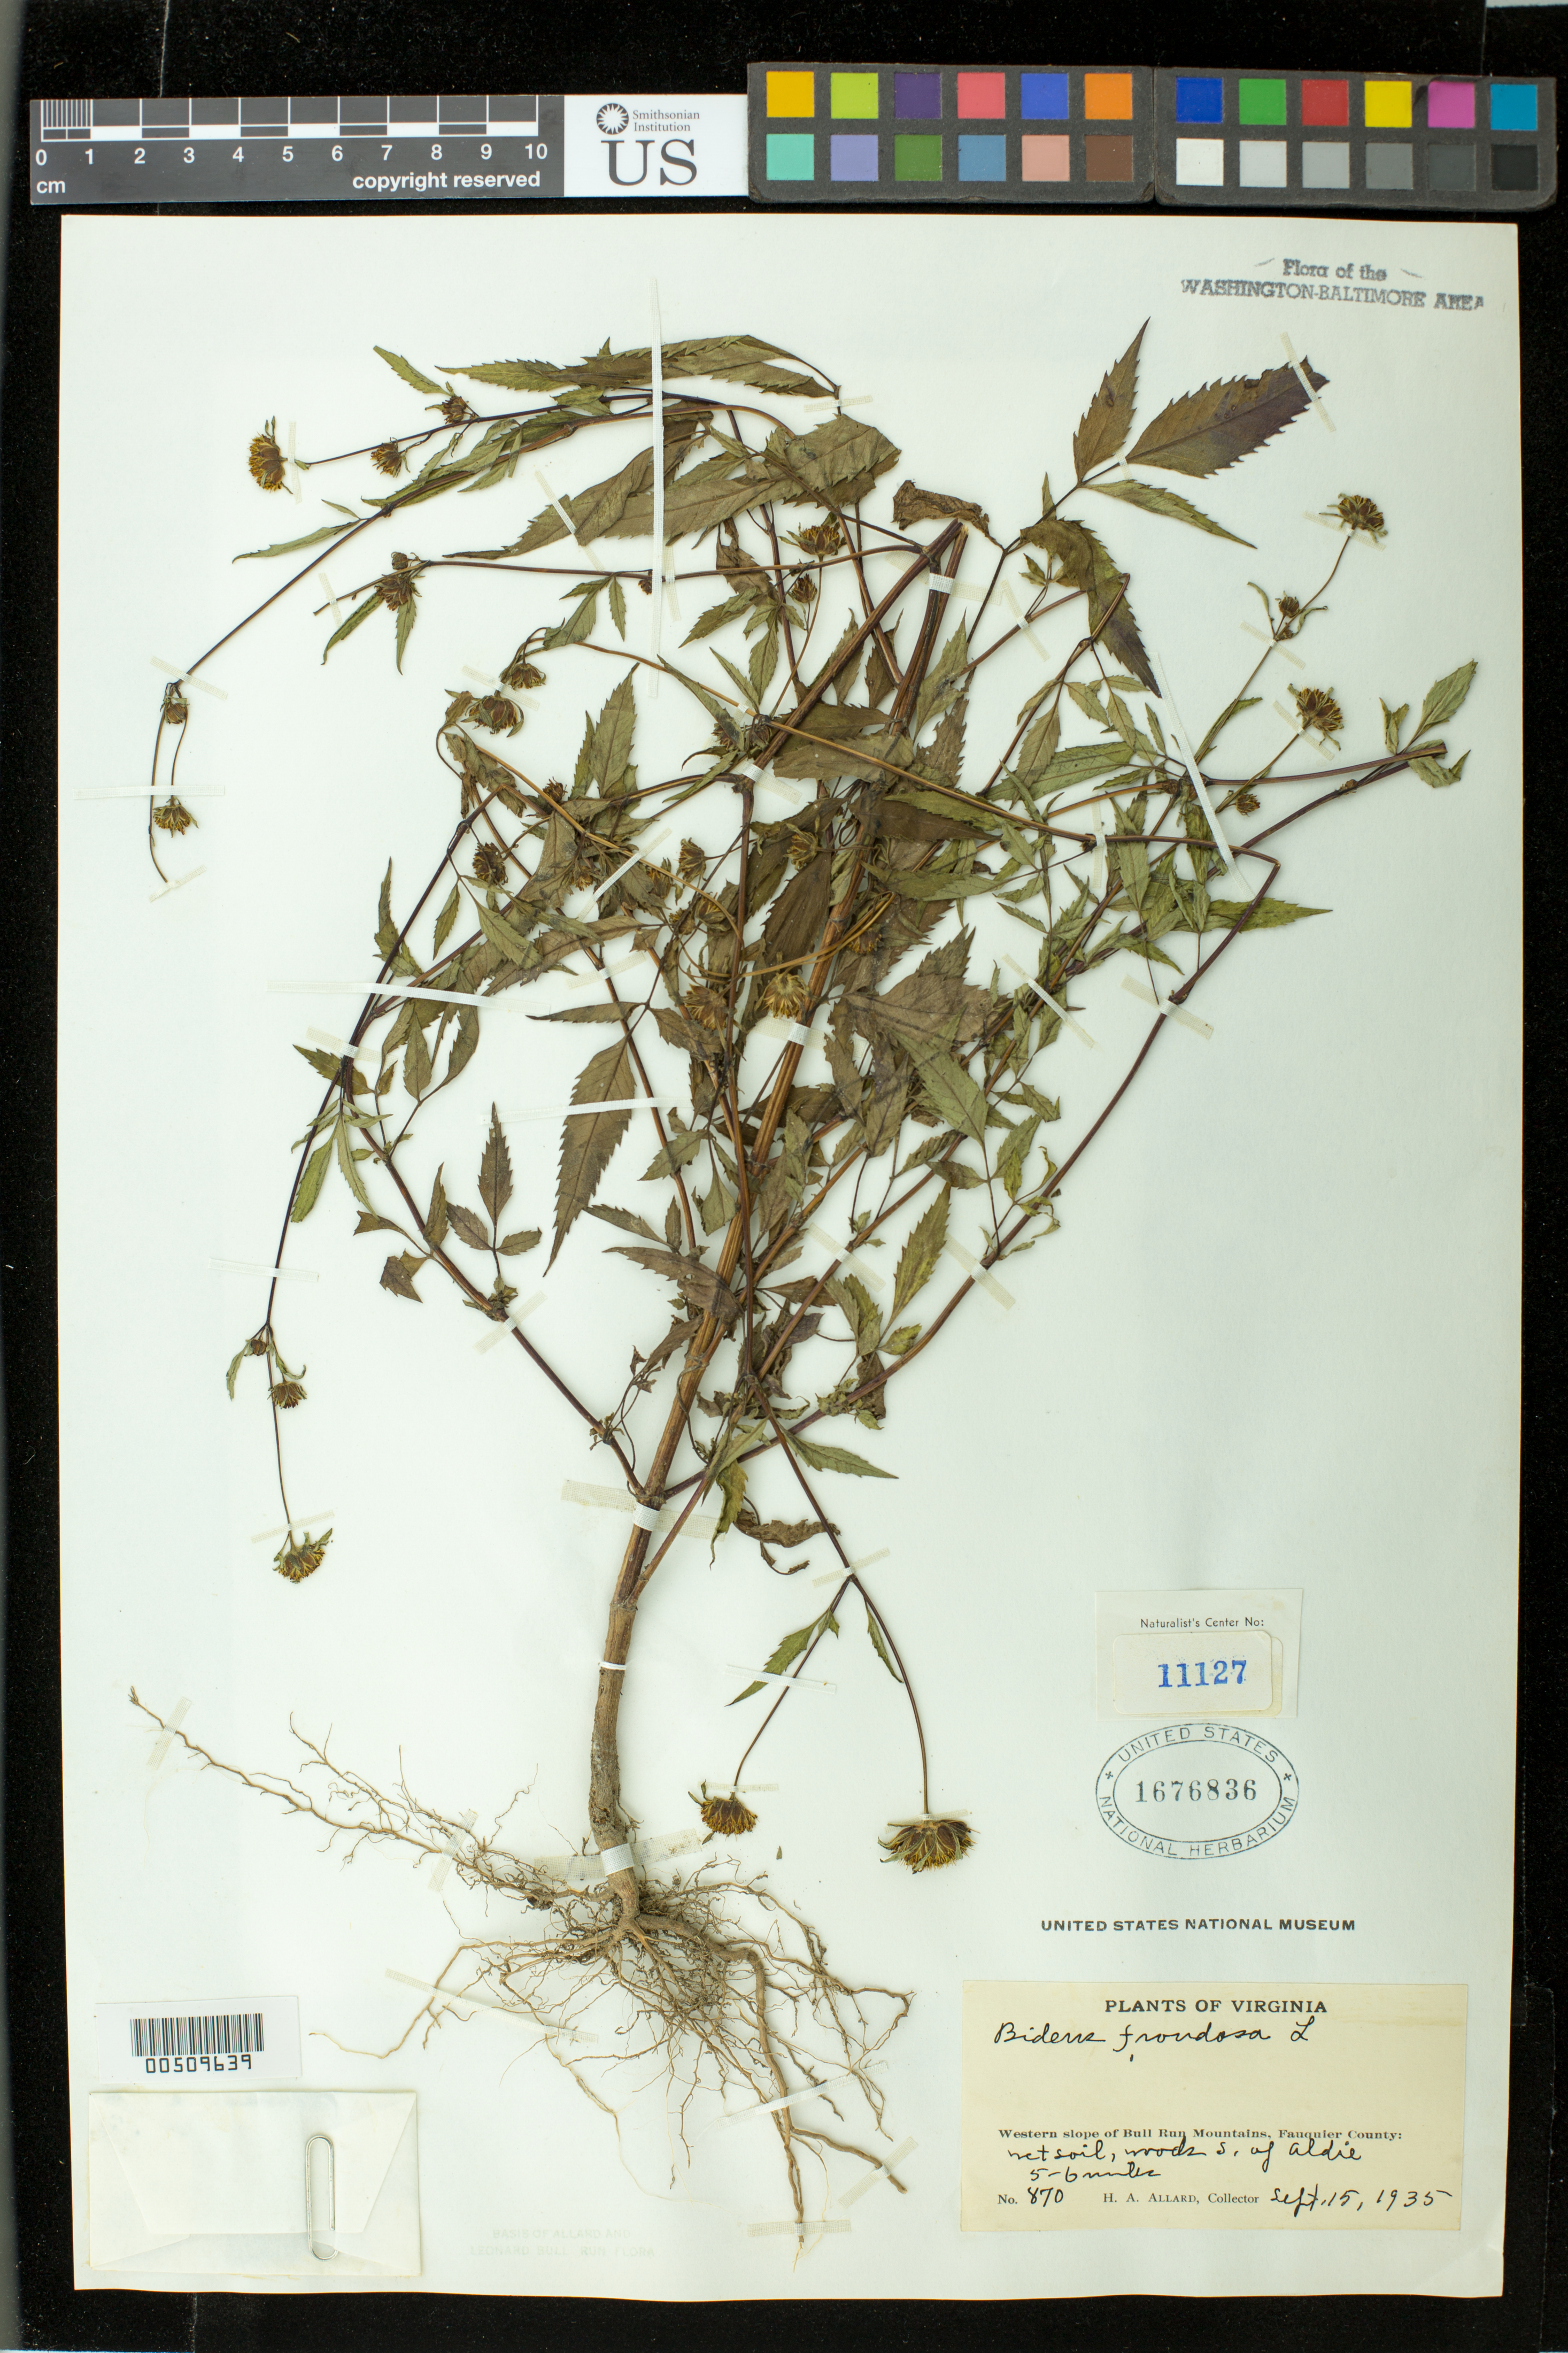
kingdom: Plantae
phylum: Tracheophyta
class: Magnoliopsida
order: Asterales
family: Asteraceae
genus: Bidens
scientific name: Bidens frondosa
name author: L.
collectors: H. A. Allard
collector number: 870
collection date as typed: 15 Sep 1935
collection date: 1935-09-15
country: United States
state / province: Virginia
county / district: Fauquier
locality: Bull Run Mts., 5-6 mi. S of Aldie Bull Run Mts.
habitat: wet soil, woods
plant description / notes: Specimens returned from Naturalist Center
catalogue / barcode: US 1676836